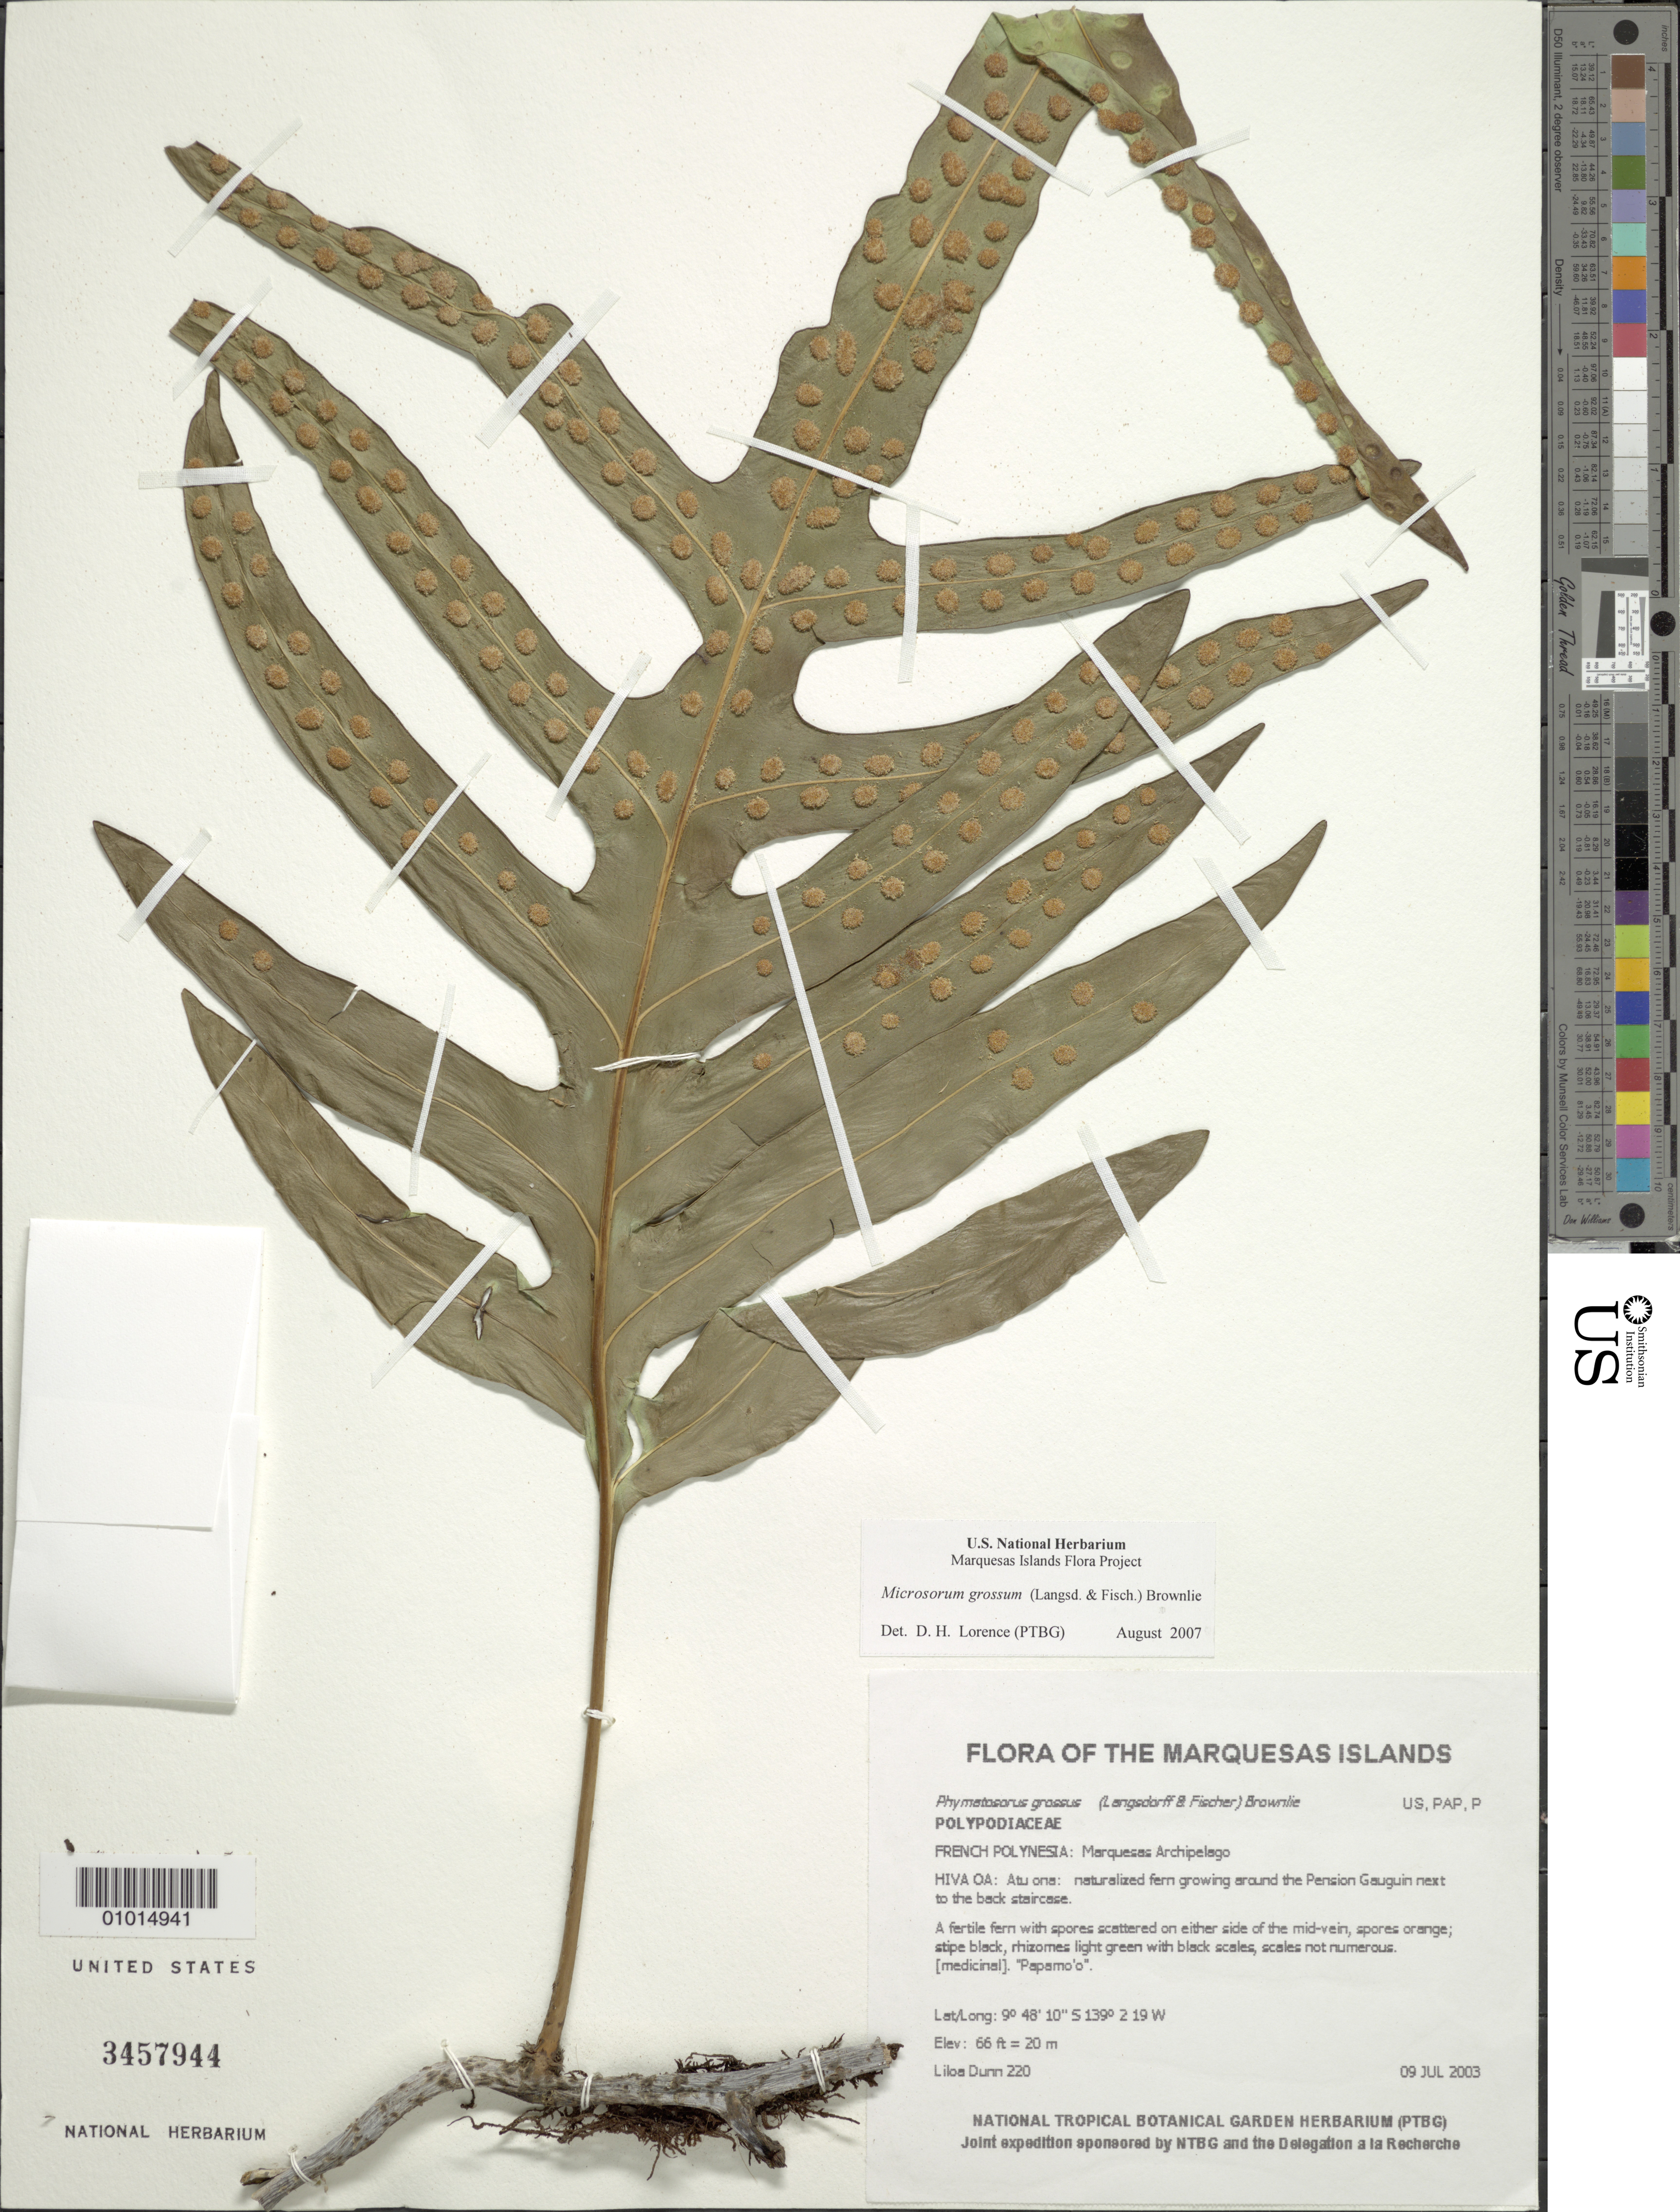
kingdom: Plantae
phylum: Tracheophyta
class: Polypodiopsida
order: Polypodiales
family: Polypodiaceae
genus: Microsorum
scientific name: Microsorum grossum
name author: (Langsd. & Fisch.) S.B. Andrews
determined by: Lorence, David H., (PTBG), National Tropical Botanical Garden (UNITED STATES)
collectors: L. Dunn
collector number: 220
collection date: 2003-07-09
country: French Polynesia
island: Hiva Oa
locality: Atuona: naturalized fern growing around the Pension Gauguin next to the back staircase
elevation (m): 20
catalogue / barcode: US 3457944